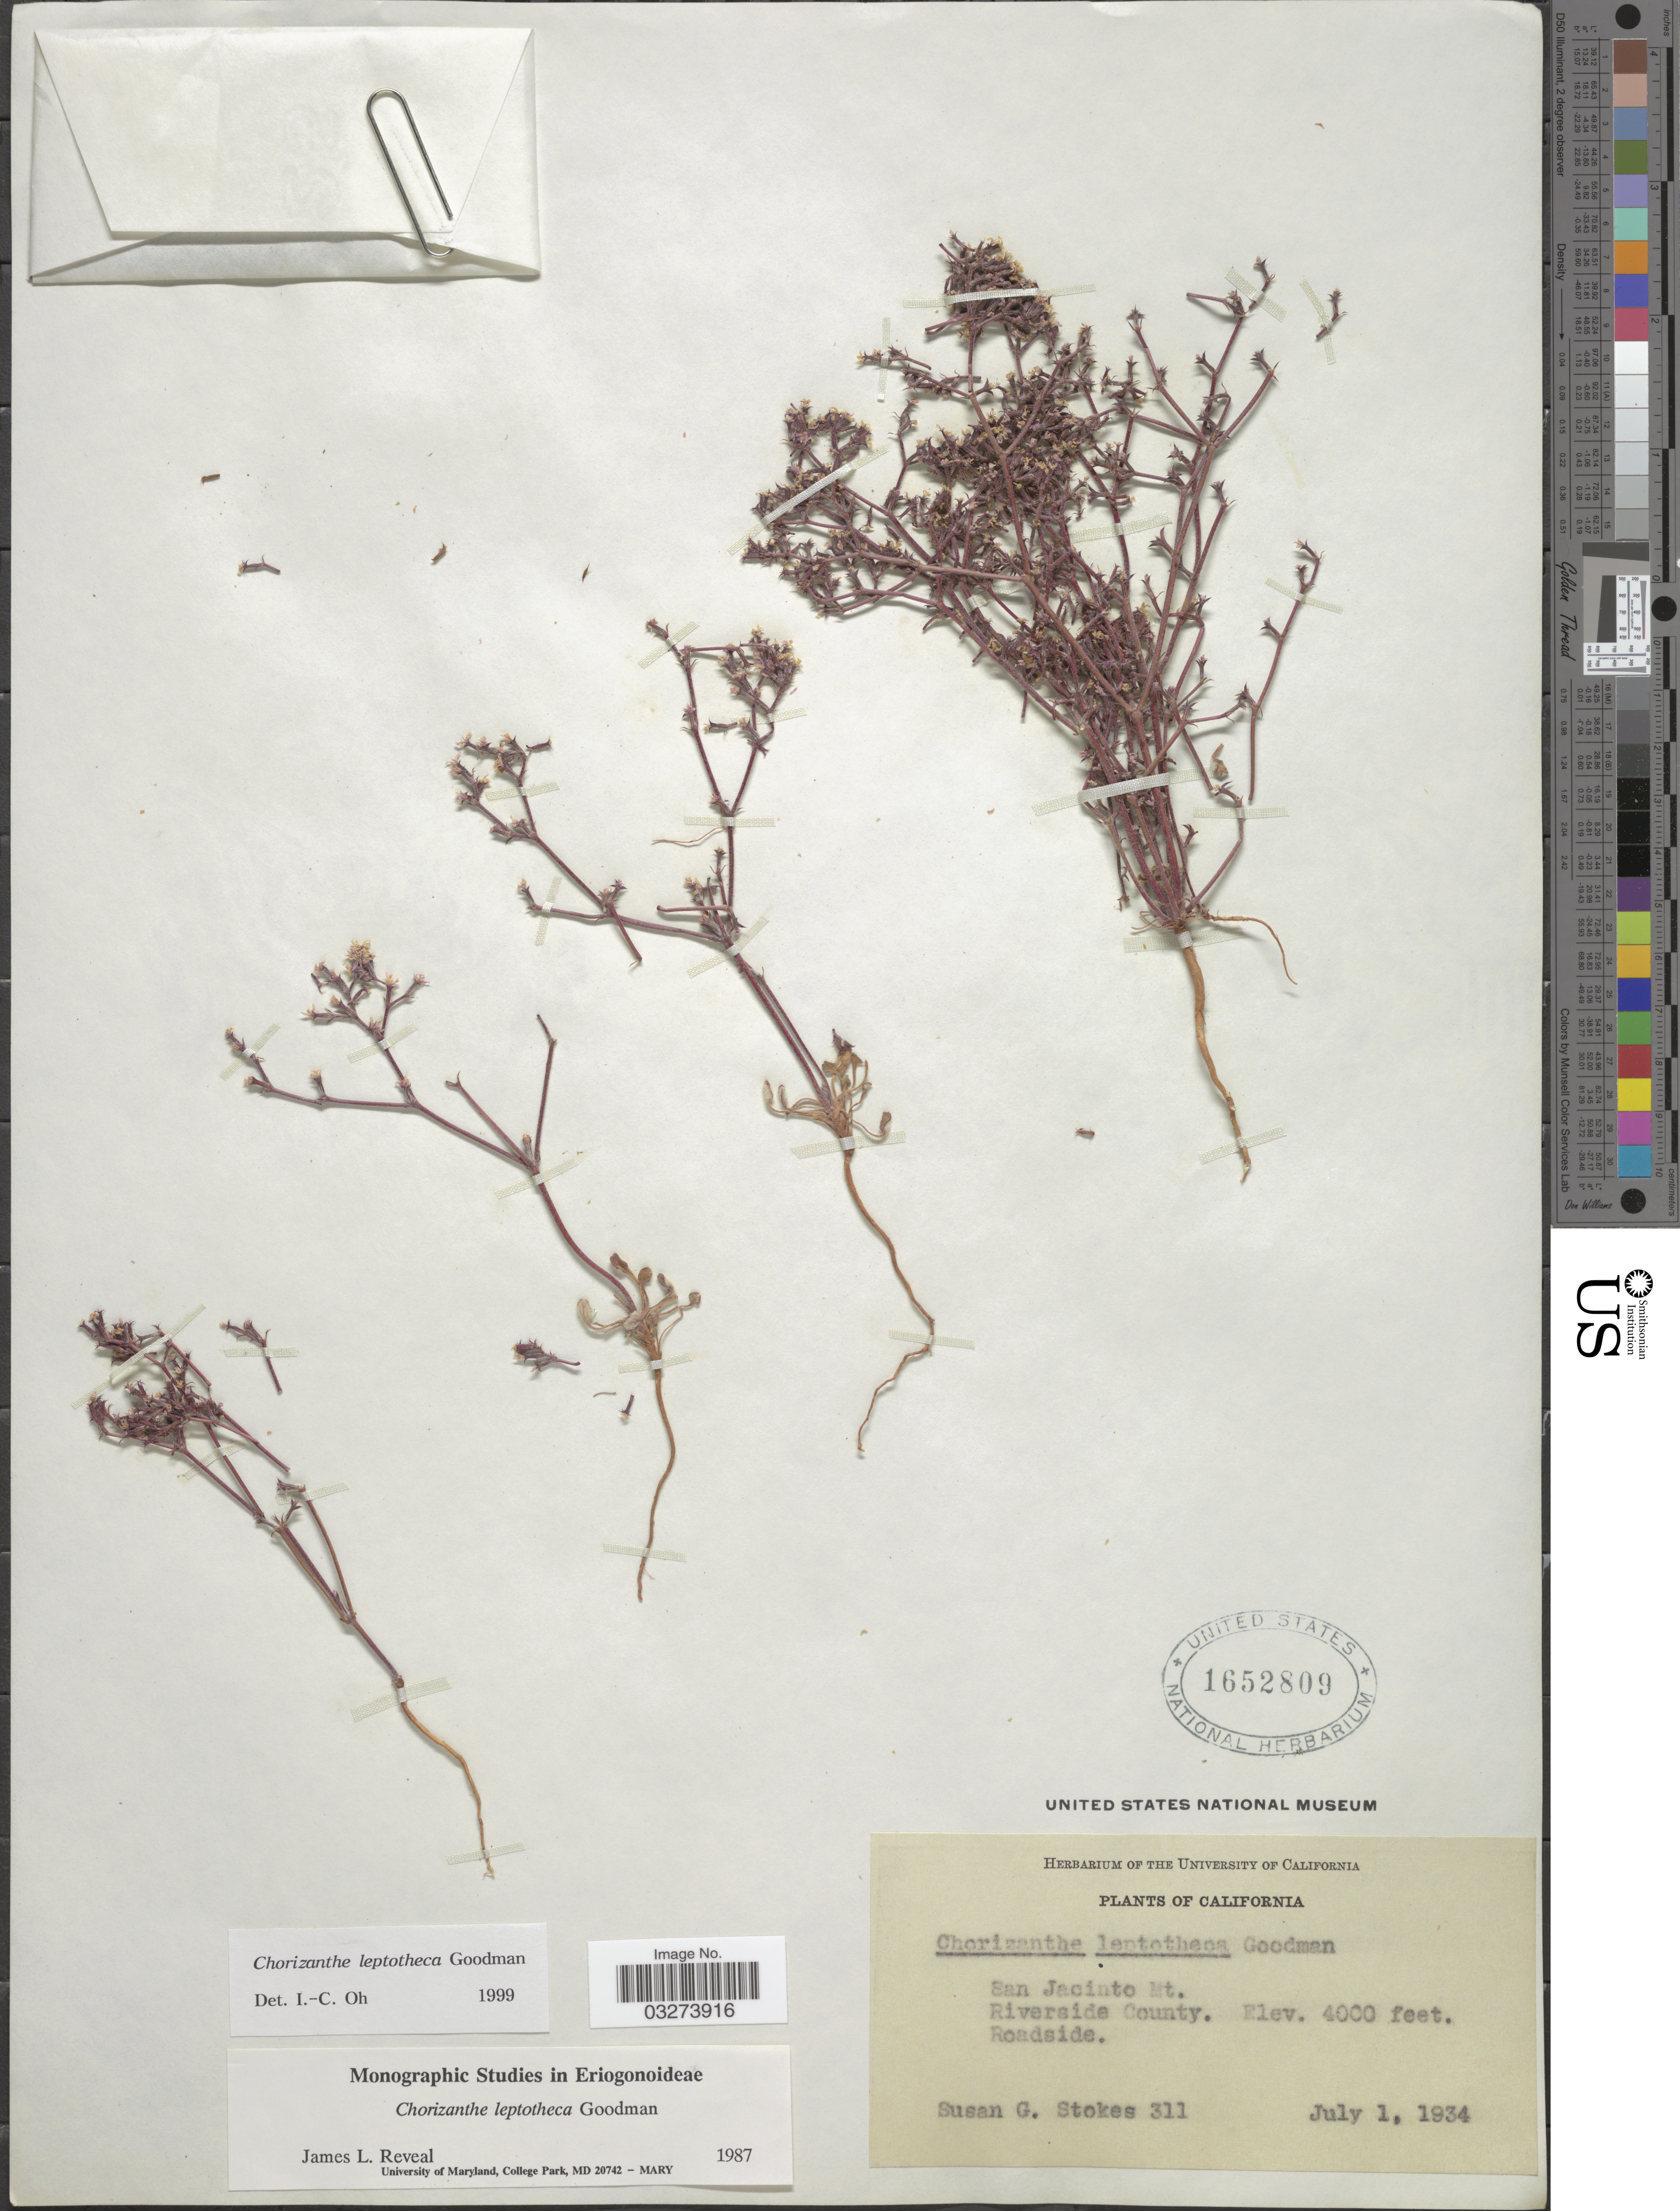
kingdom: Plantae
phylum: Tracheophyta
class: Magnoliopsida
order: Caryophyllales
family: Polygonaceae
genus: Chorizanthe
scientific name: Chorizanthe leptotheca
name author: Goodman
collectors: S. G. Stokes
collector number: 311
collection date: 1934-07-01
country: United States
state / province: California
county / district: Riverside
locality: San Jacinto Mt. Riverside County.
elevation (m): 1219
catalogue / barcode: US 1652809